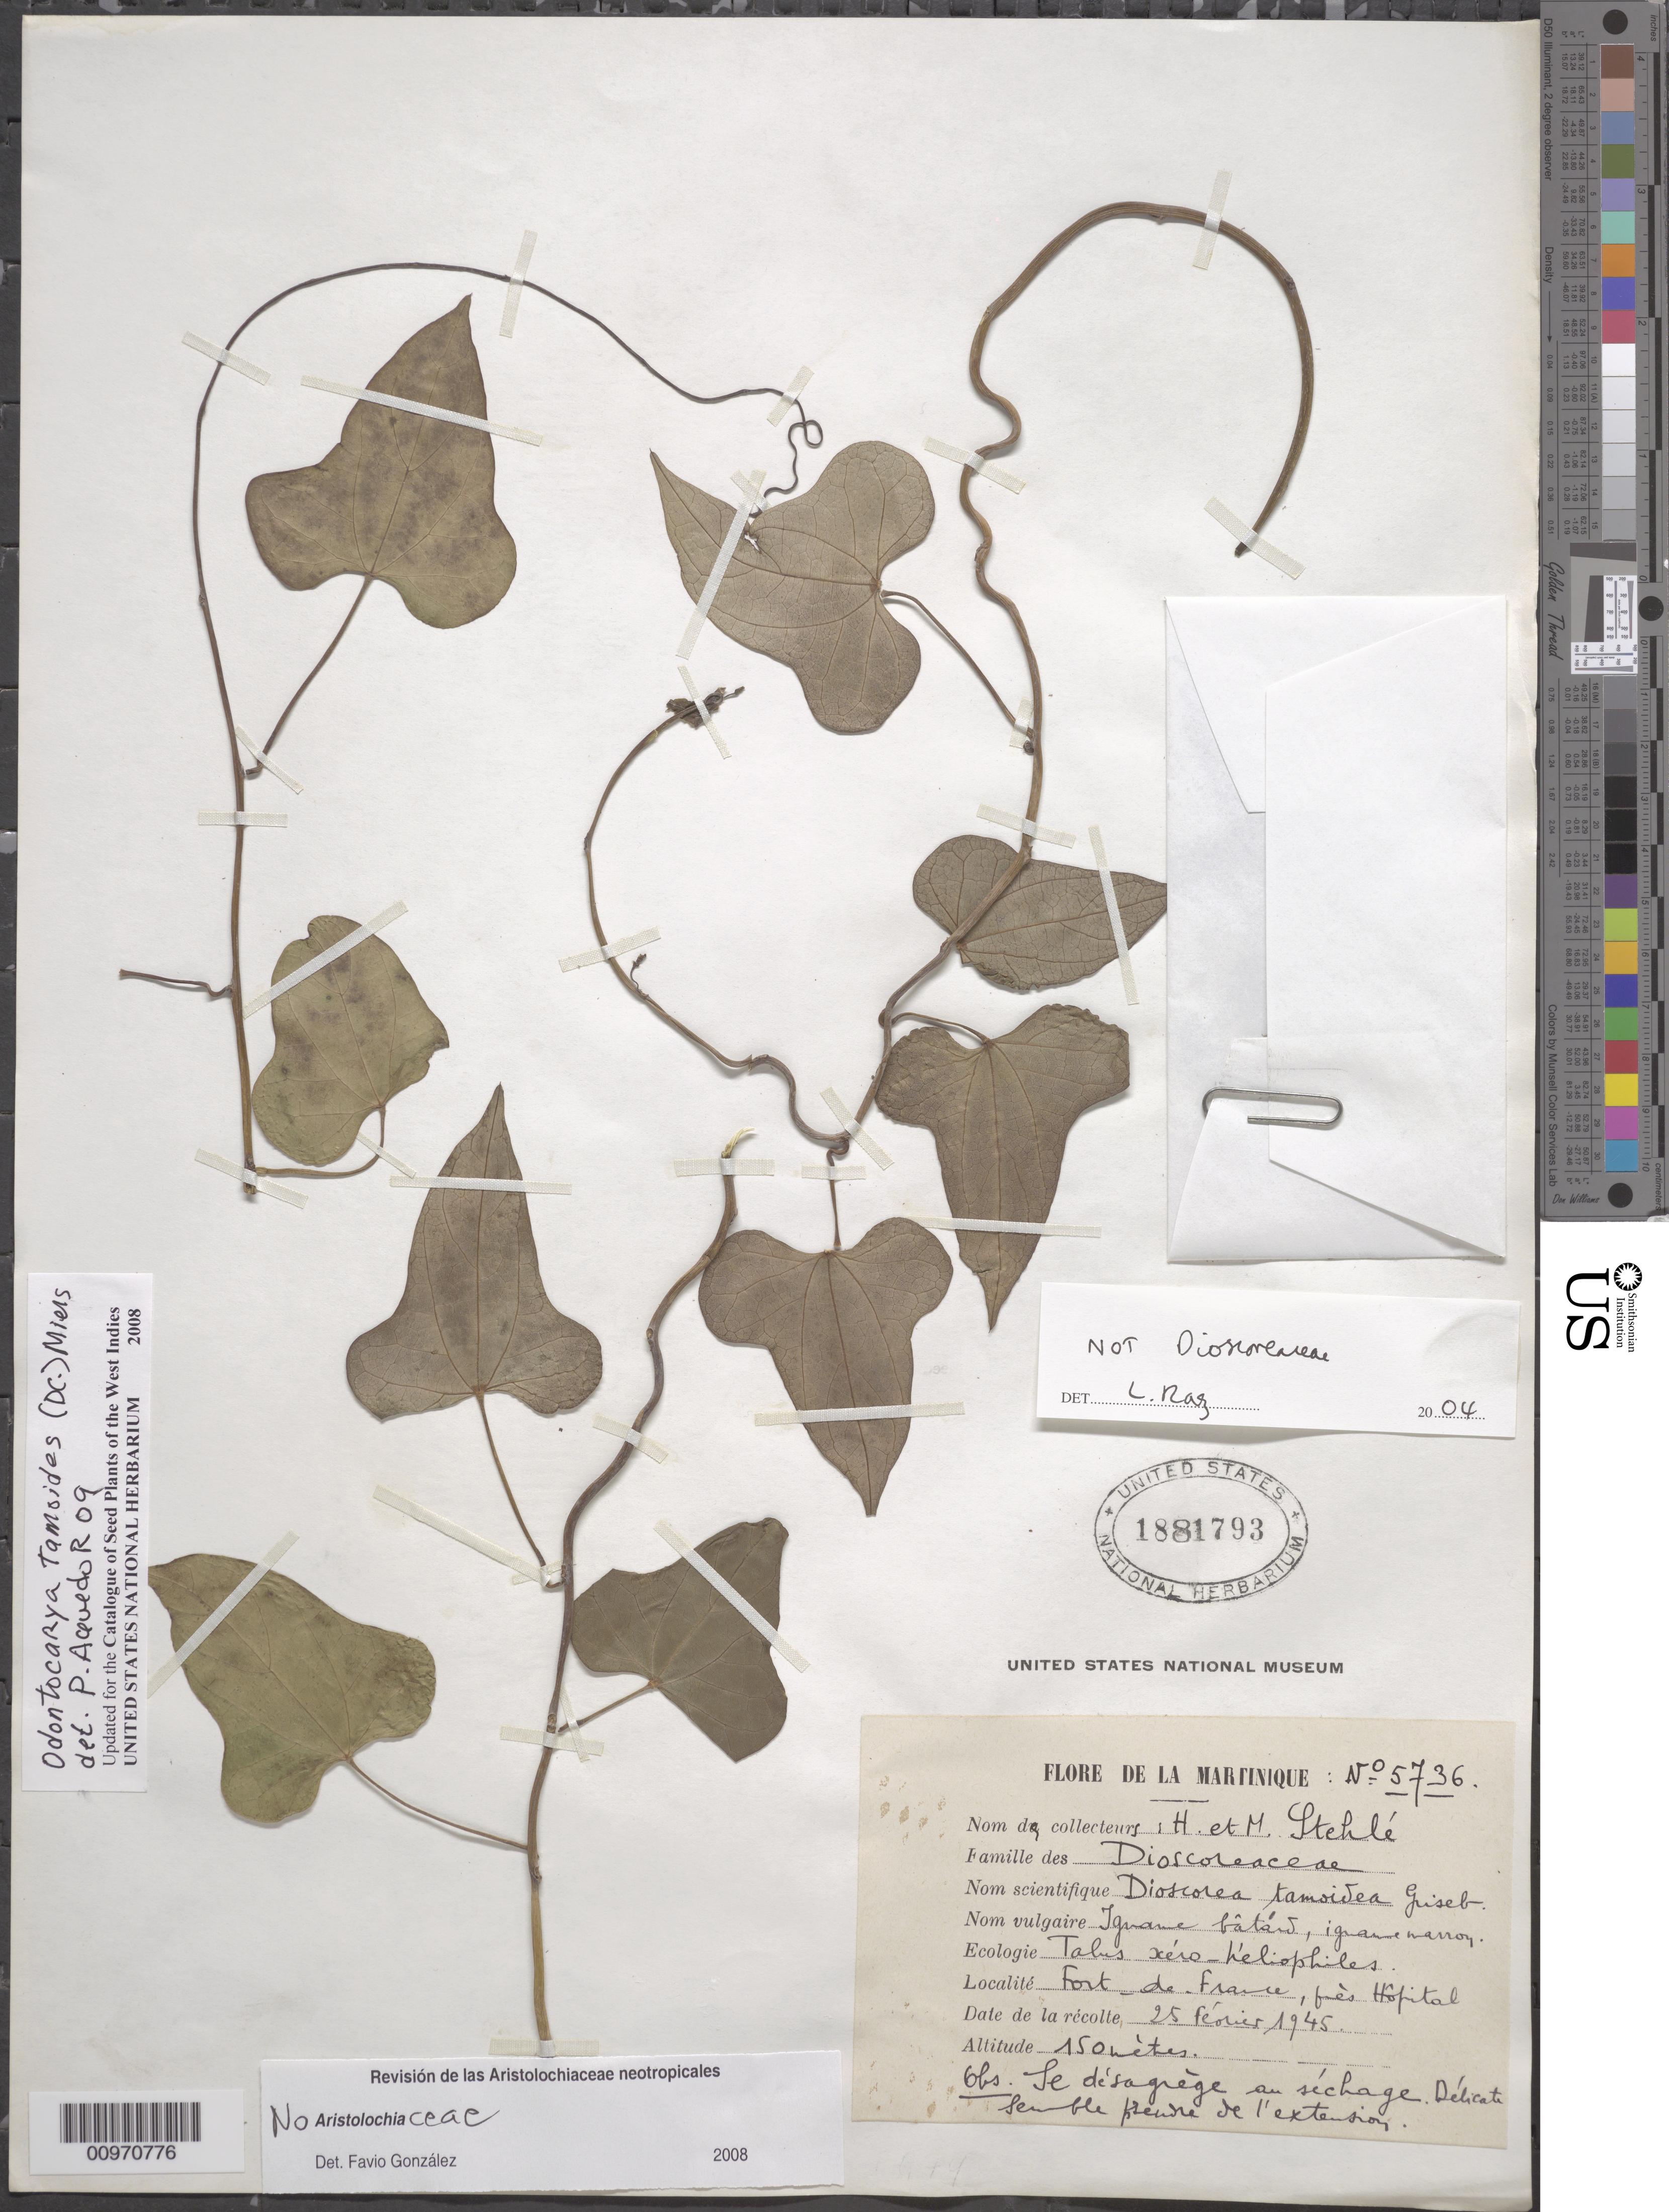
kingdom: Plantae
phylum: Tracheophyta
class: Magnoliopsida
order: Ranunculales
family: Menispermaceae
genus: Odontocarya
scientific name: Odontocarya tamoides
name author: (DC.) Miers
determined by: Acevedo-Rodríguez, P., (BOT), Smithsonian Institution - National Museum of Natural History (UNITED STATES)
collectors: H. Stehlé & M. Stehlé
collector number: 5736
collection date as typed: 25 Feb 1945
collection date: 1945-02-25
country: Martinique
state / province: Fort-de-France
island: Martinique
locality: Fort de France, près Hôpital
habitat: Talus xéro-héliophiles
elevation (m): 150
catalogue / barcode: US 1881793